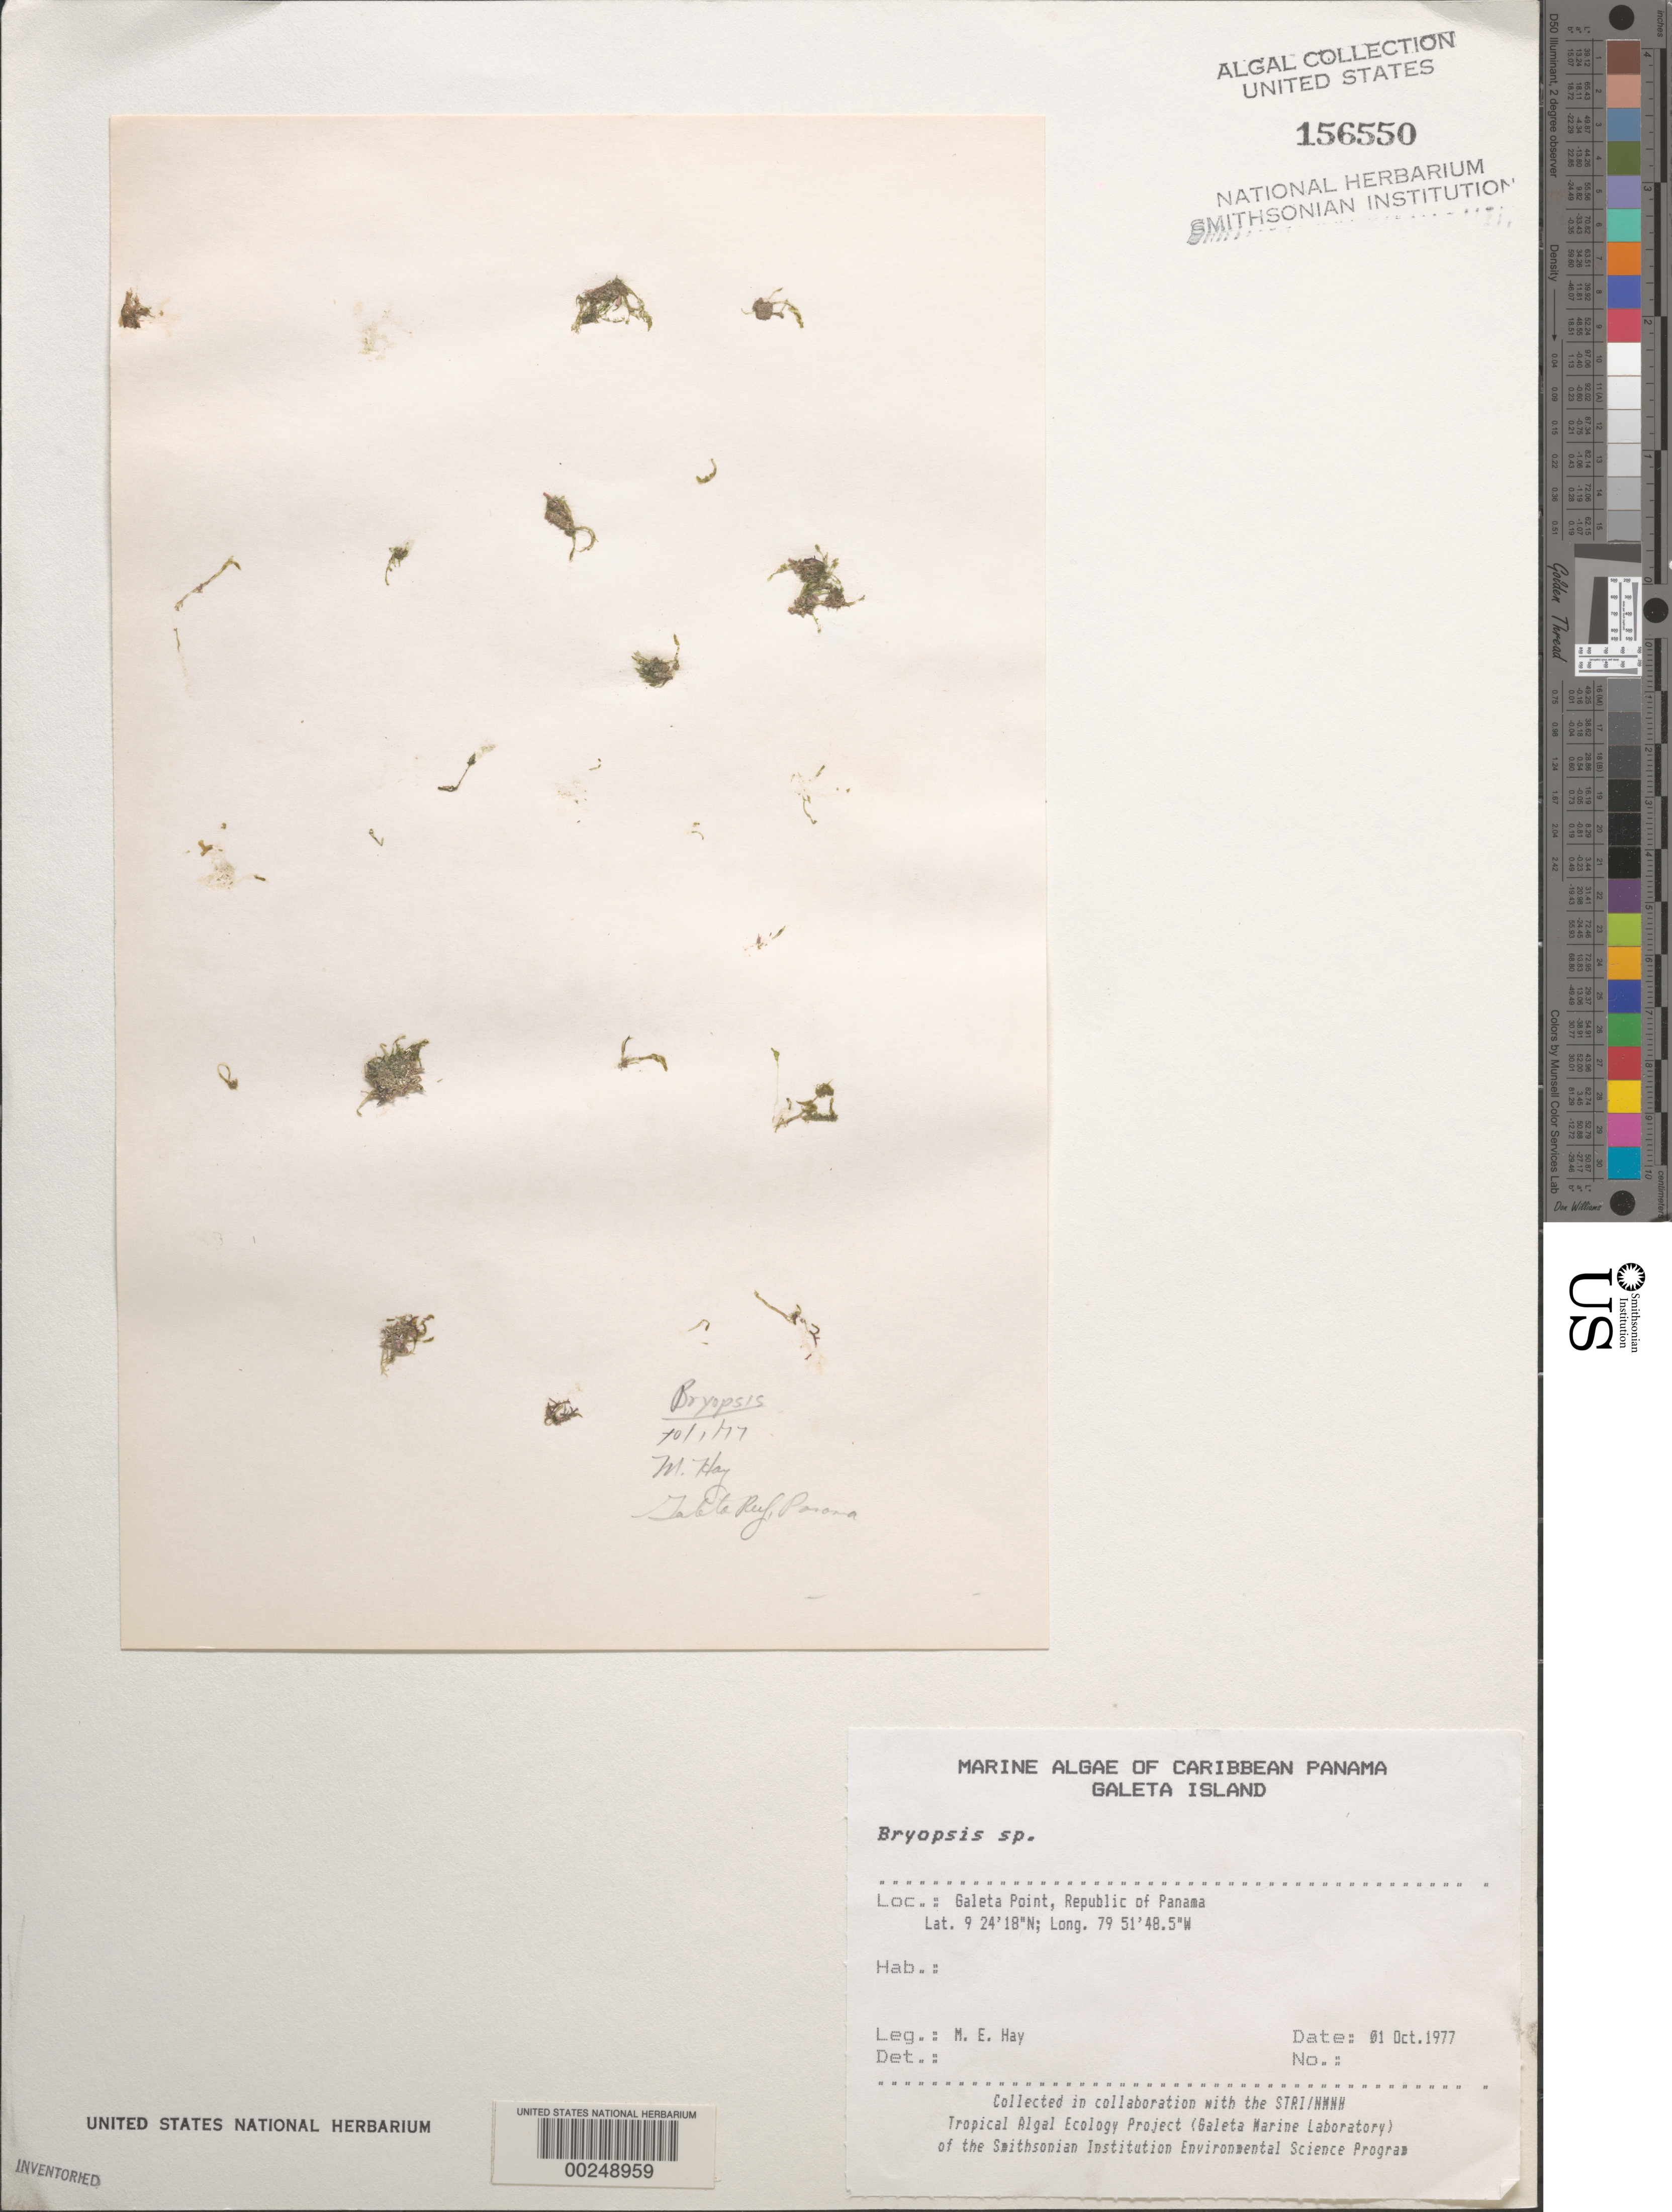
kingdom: Plantae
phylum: Chlorophyta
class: Ulvophyceae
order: Bryopsidales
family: Bryopsidaceae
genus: Bryopsis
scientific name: Bryopsis sp.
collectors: M. E. Hay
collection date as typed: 01 Oct 1977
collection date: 1977-10-01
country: Panama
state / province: Colón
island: Galeta Island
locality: Galeta Point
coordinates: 9 24' 18" N, 79 51' 48.5" W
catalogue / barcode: US 156550